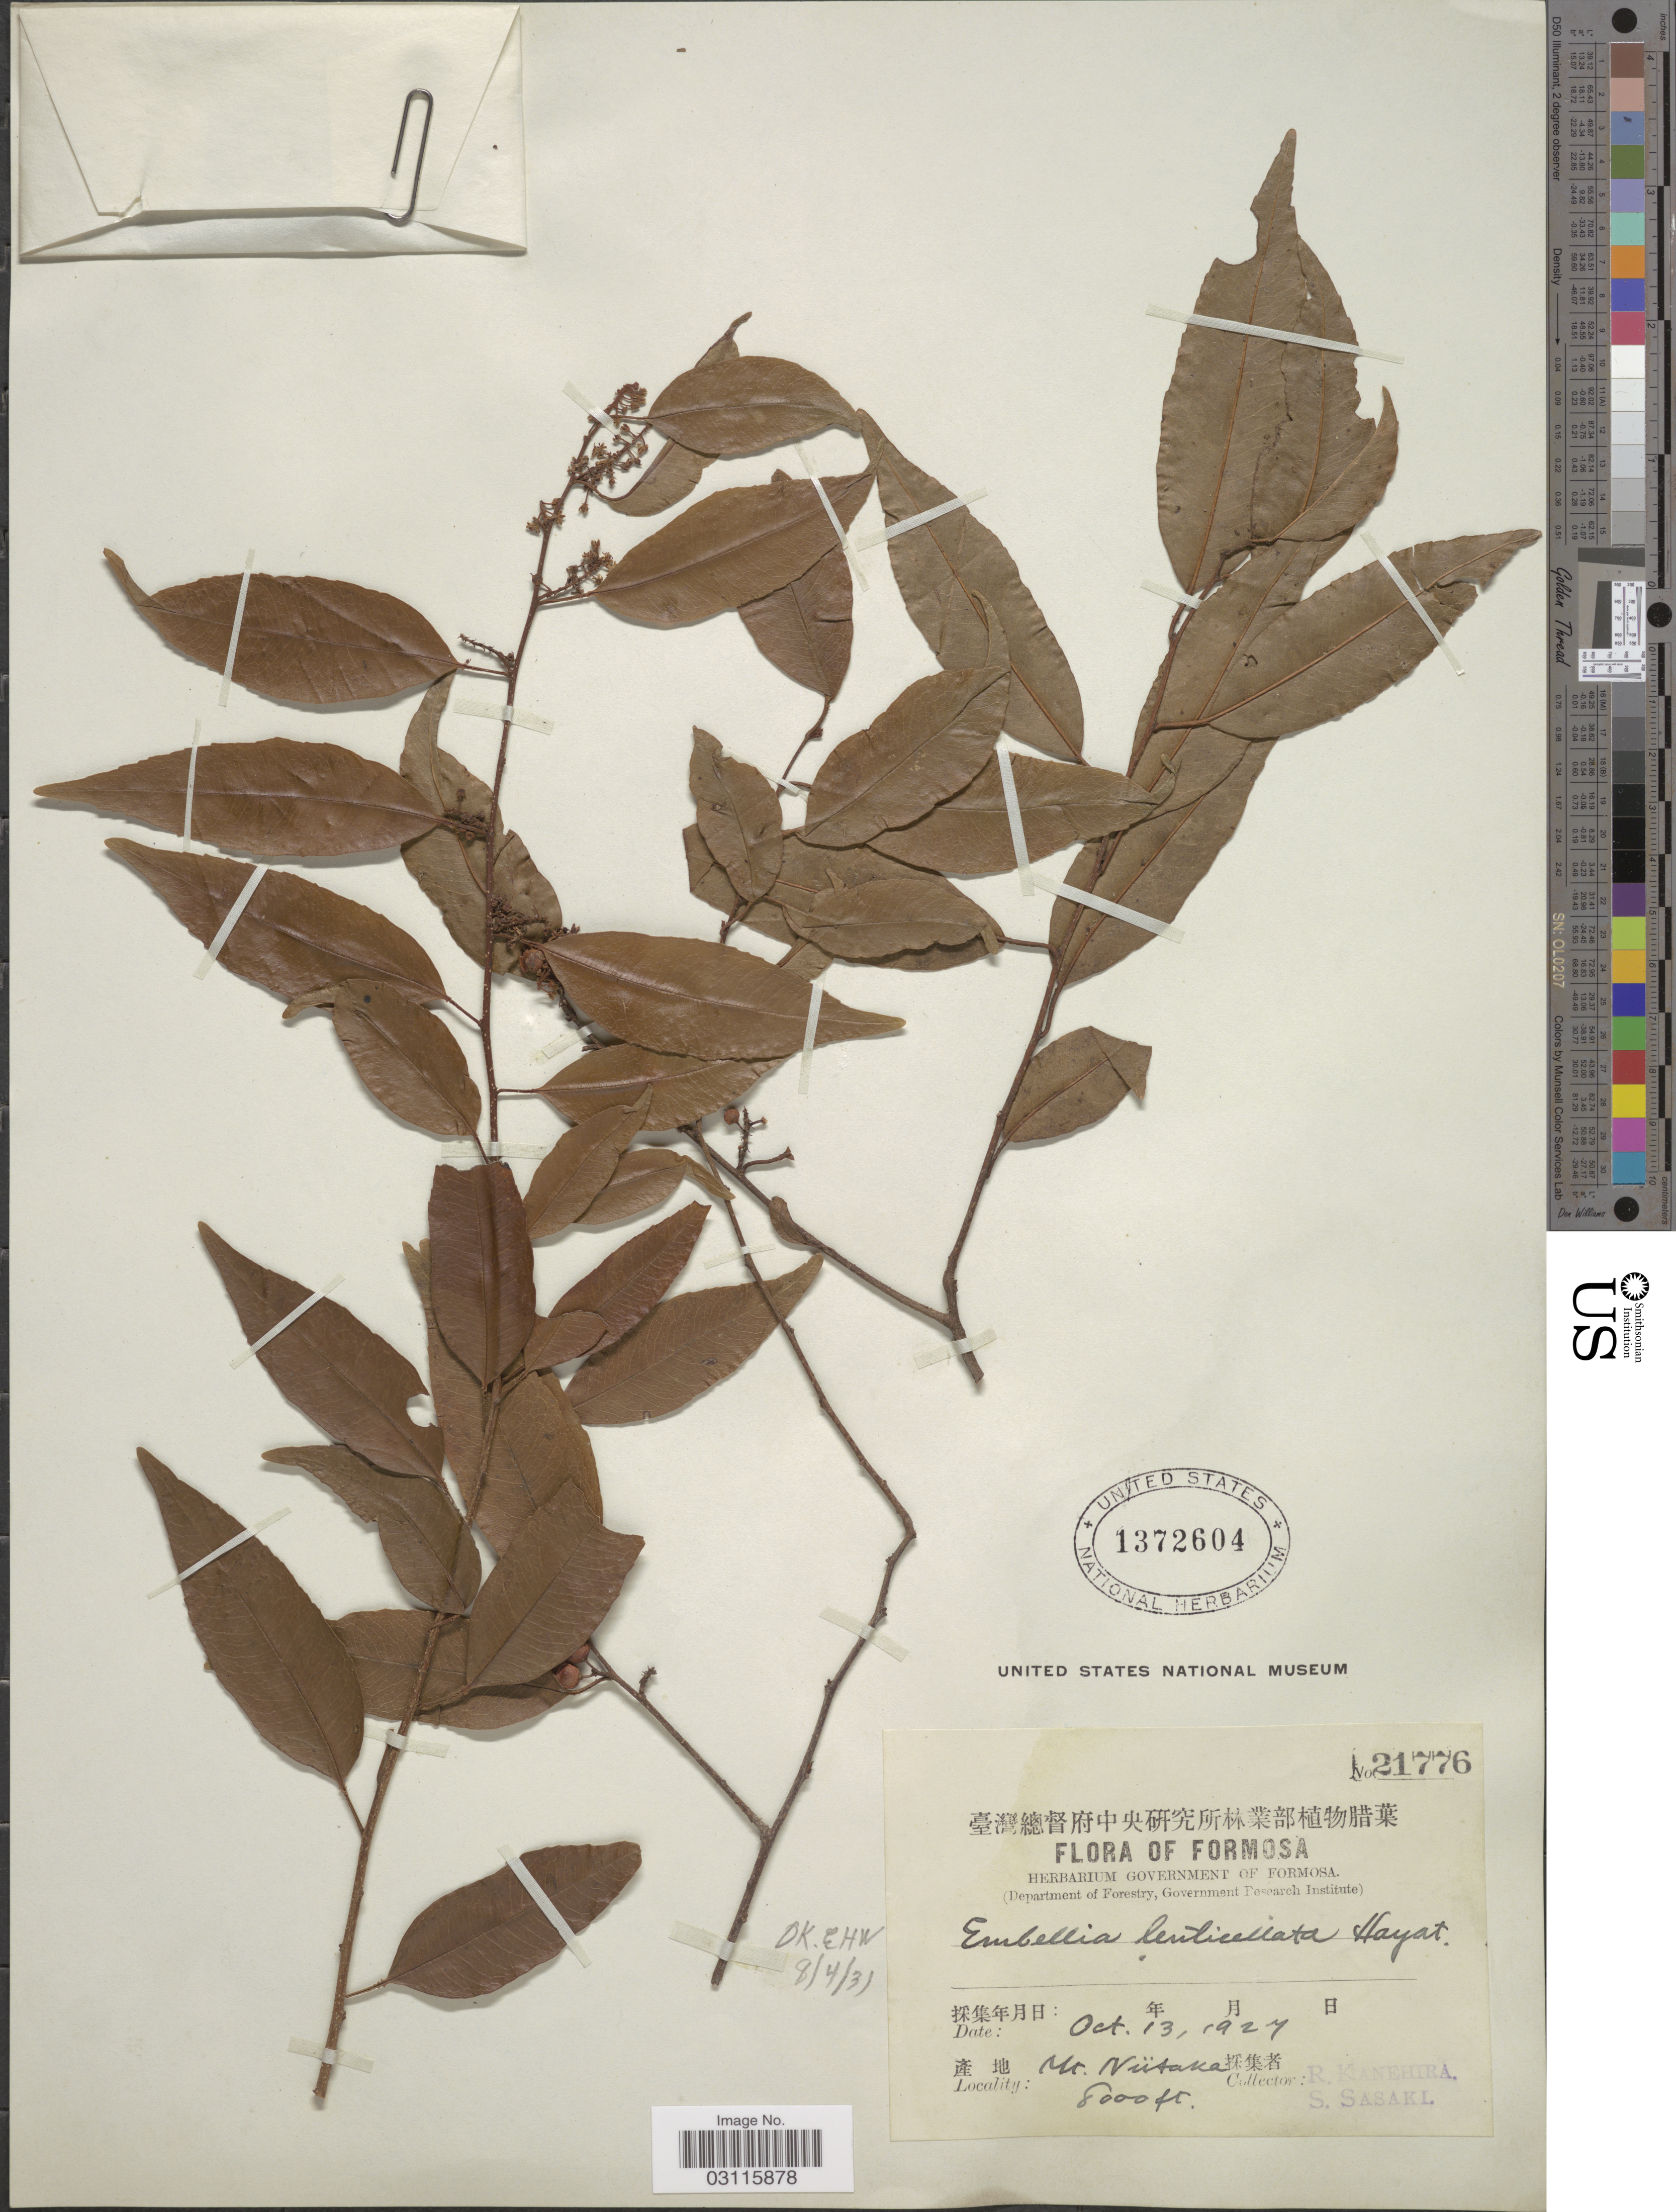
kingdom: Plantae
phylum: Tracheophyta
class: Magnoliopsida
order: Ericales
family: Primulaceae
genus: Embelia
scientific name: Embelia lenticellata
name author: Hayata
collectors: R. Kanehira & S. Sasaki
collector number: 21776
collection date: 1927-10-13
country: Taiwan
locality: Formosa. Mt. Nütaka.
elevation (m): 2438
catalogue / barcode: US 1372604